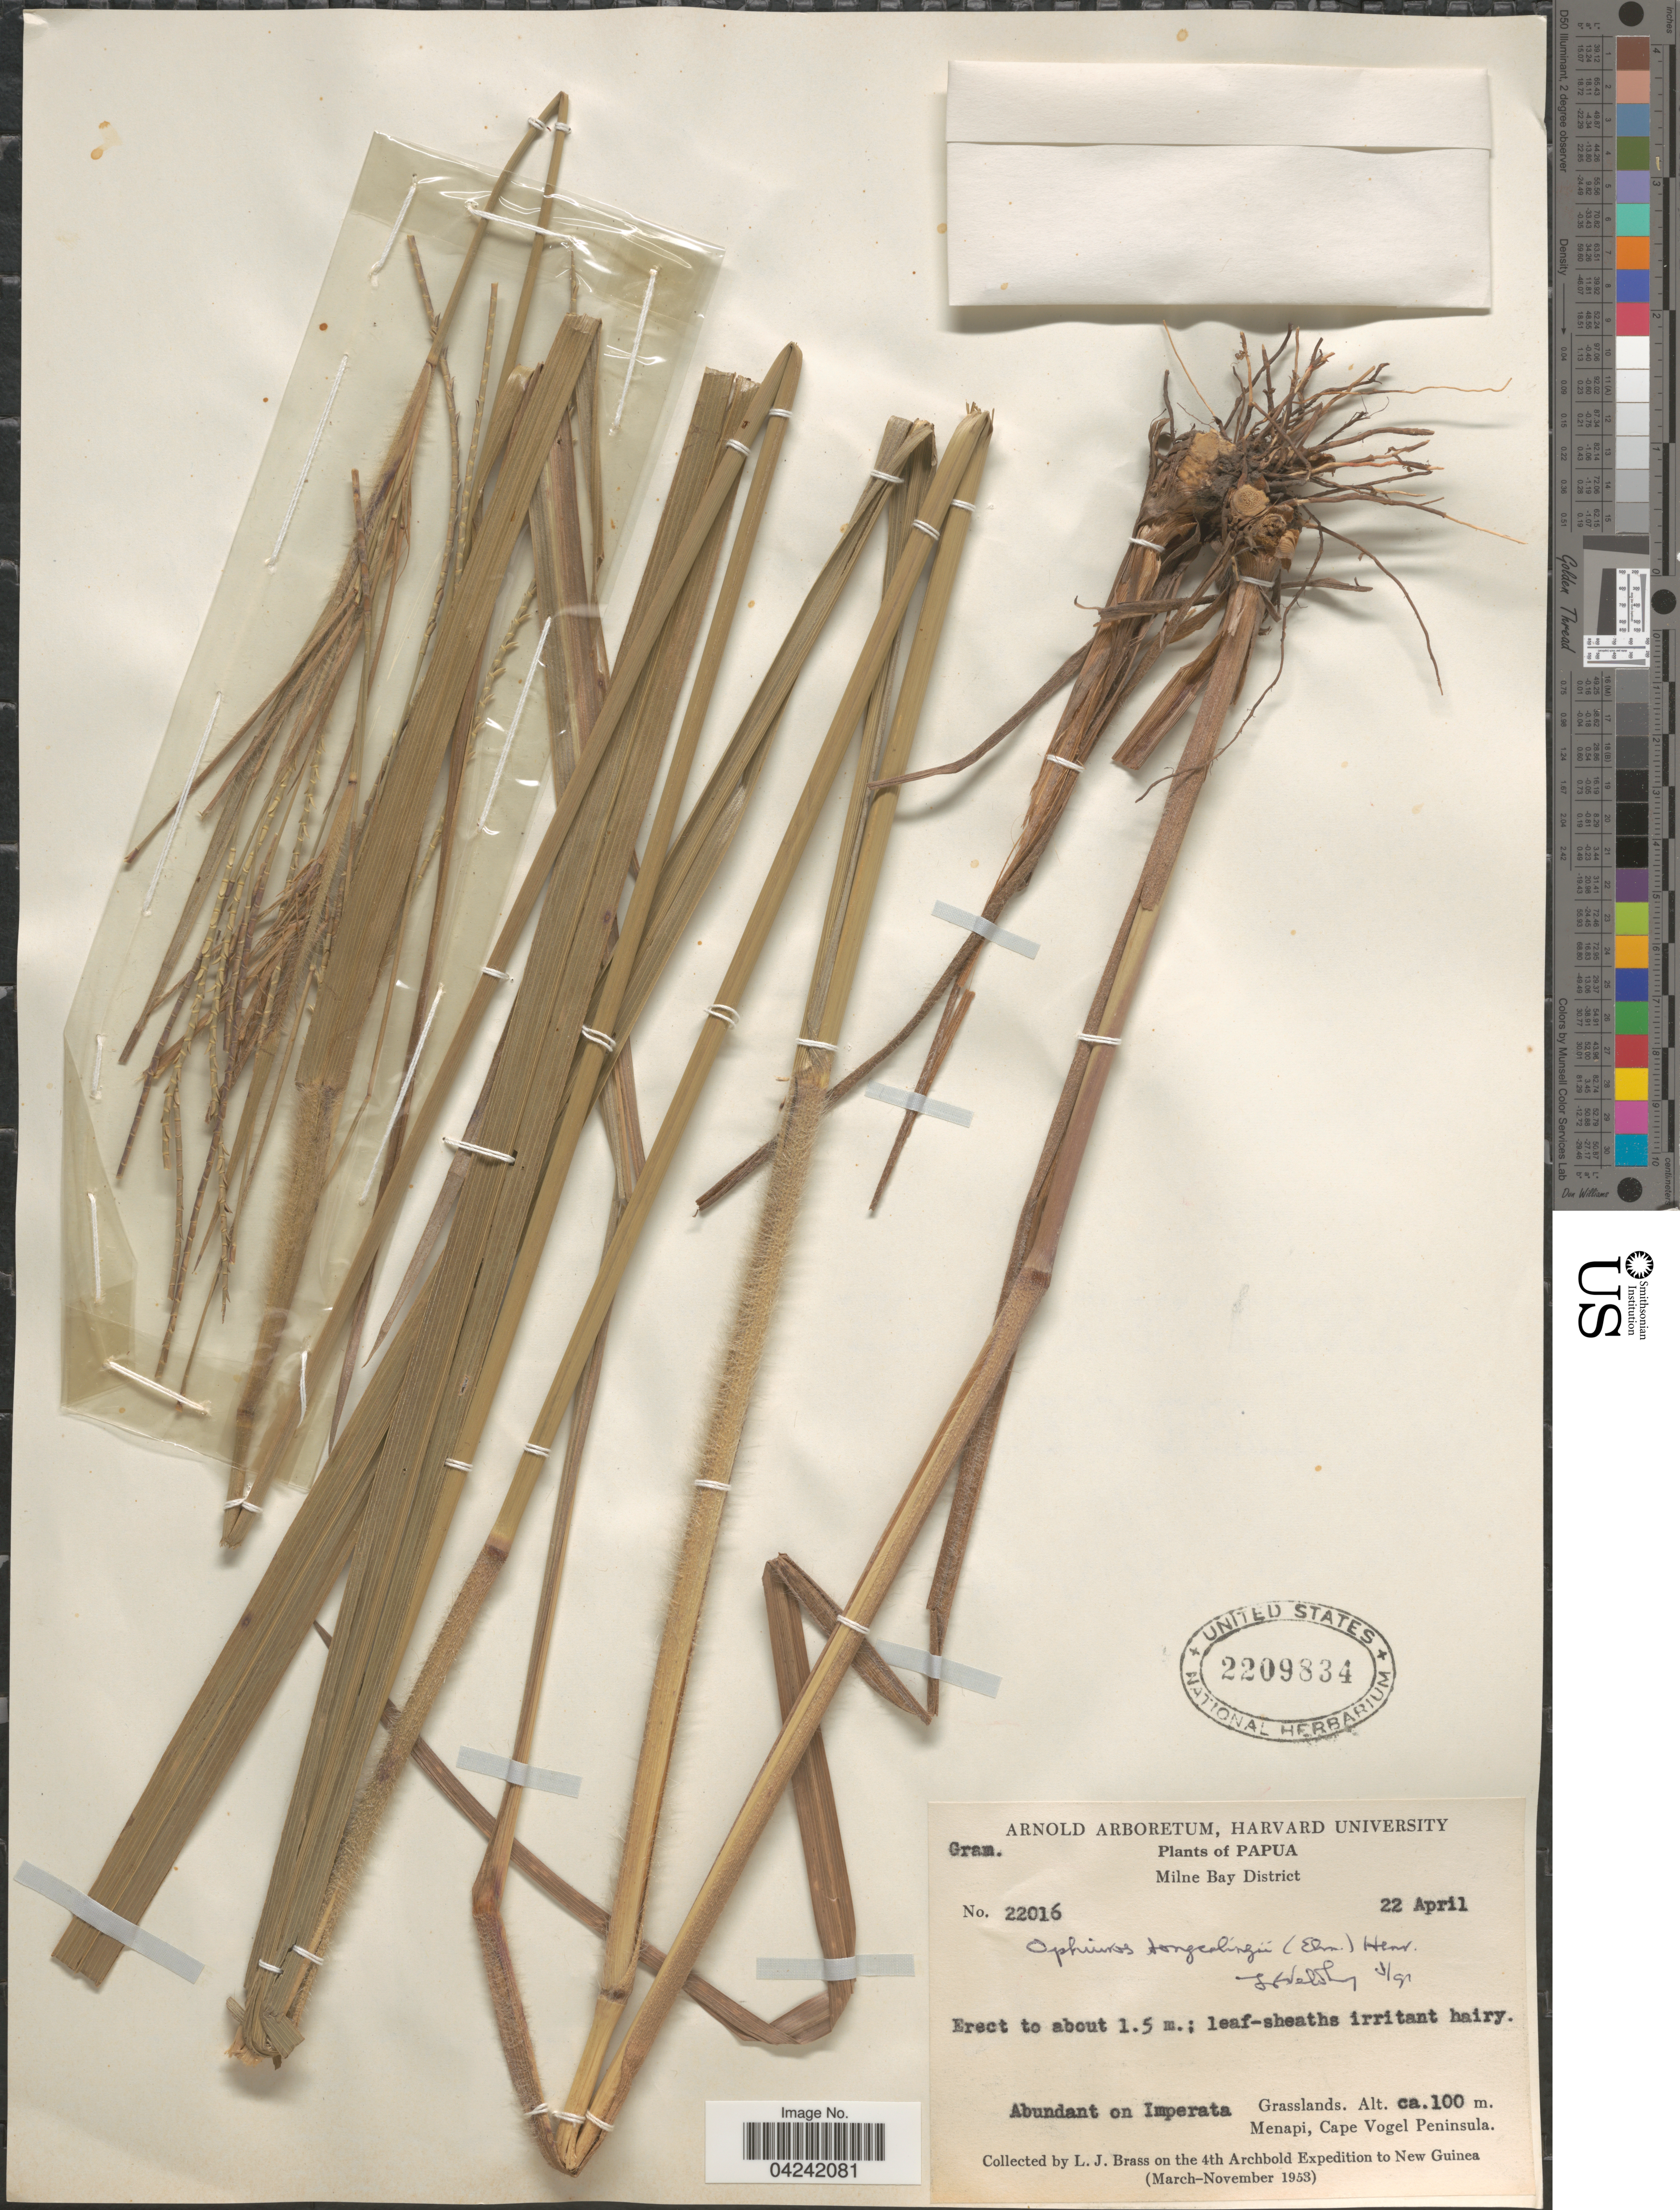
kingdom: Plantae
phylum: Tracheophyta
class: Liliopsida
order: Poales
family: Poaceae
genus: Ophiuros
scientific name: Ophiuros exaltatus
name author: (L.) Kuntze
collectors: L. J. Brass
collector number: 22016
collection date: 1953-04-22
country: Papua New Guinea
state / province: Milne Bay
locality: Papua. Milne Bay District. Menapi, Cape Vogel Peninsula. The 4th Archbold Expedition to New Guinea (March-November 1953).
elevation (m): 100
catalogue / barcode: US 2209834